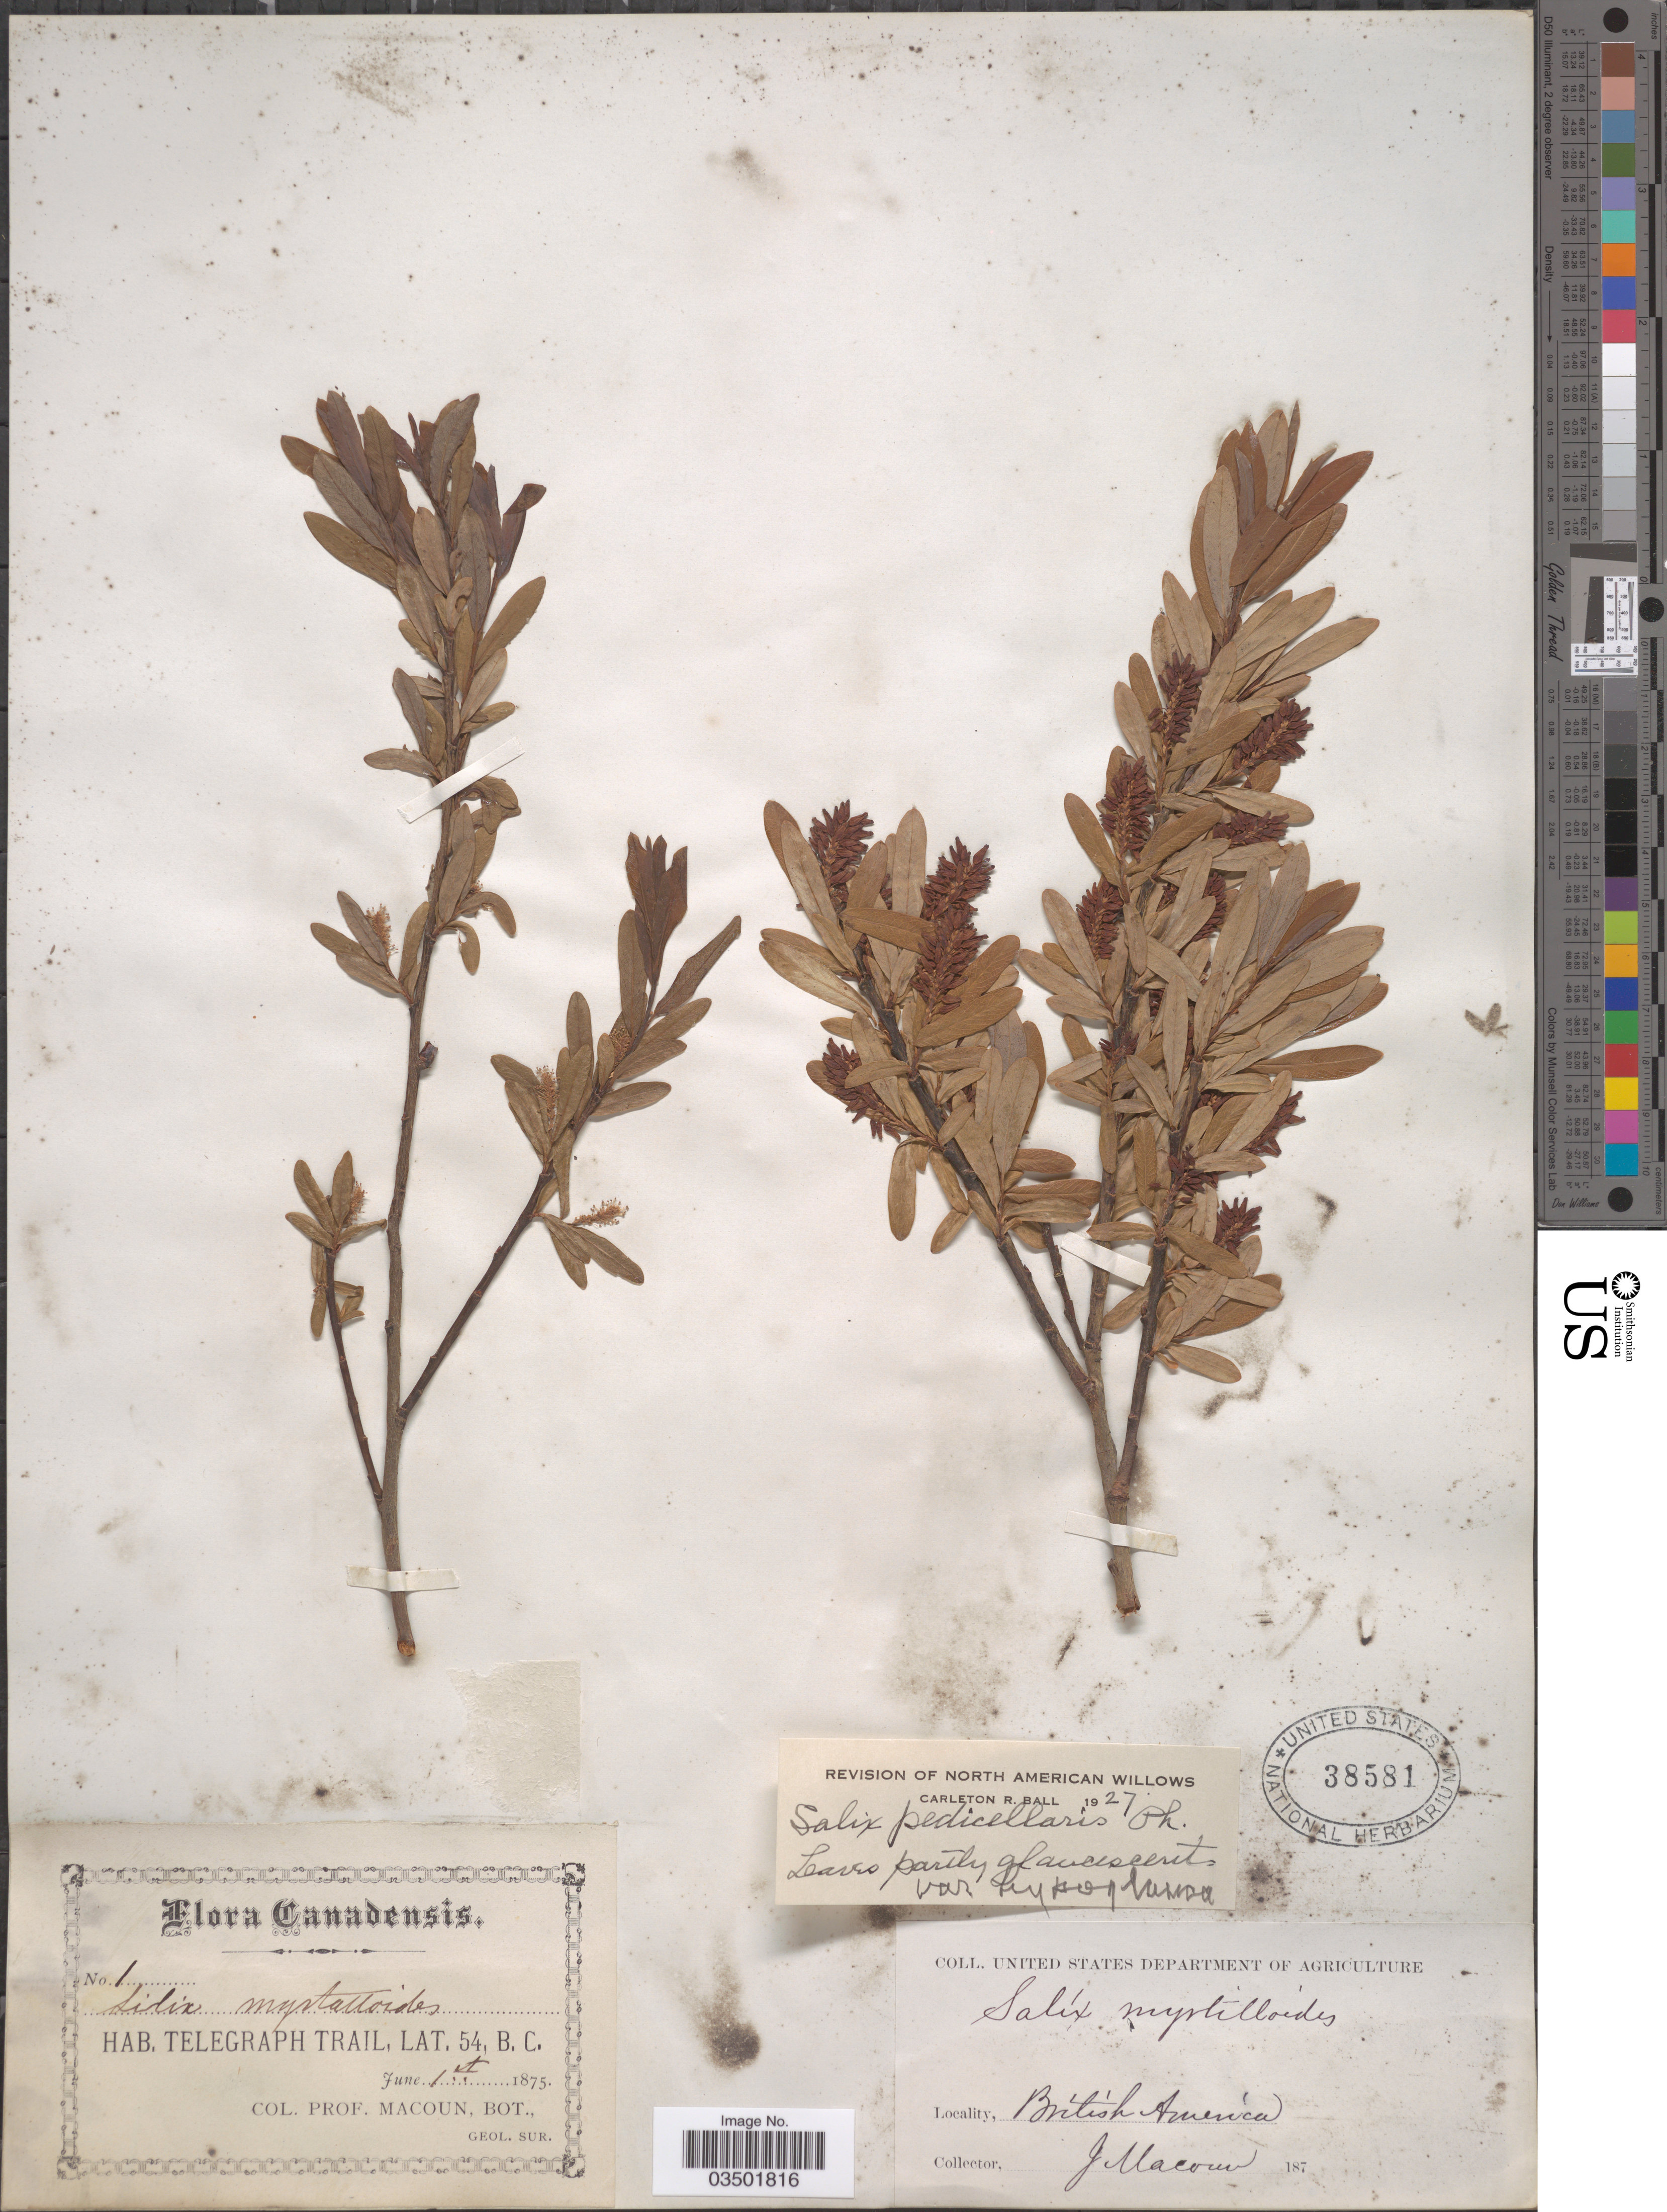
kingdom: Plantae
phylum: Tracheophyta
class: Magnoliopsida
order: Malpighiales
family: Salicaceae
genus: Salix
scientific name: Salix pedicellaris var. hypoglauca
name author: Fernald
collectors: J. M. Macoun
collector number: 1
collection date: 1875-06-01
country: Canada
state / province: British Columbia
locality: Telegraph Trail. British America..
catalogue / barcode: US 38581